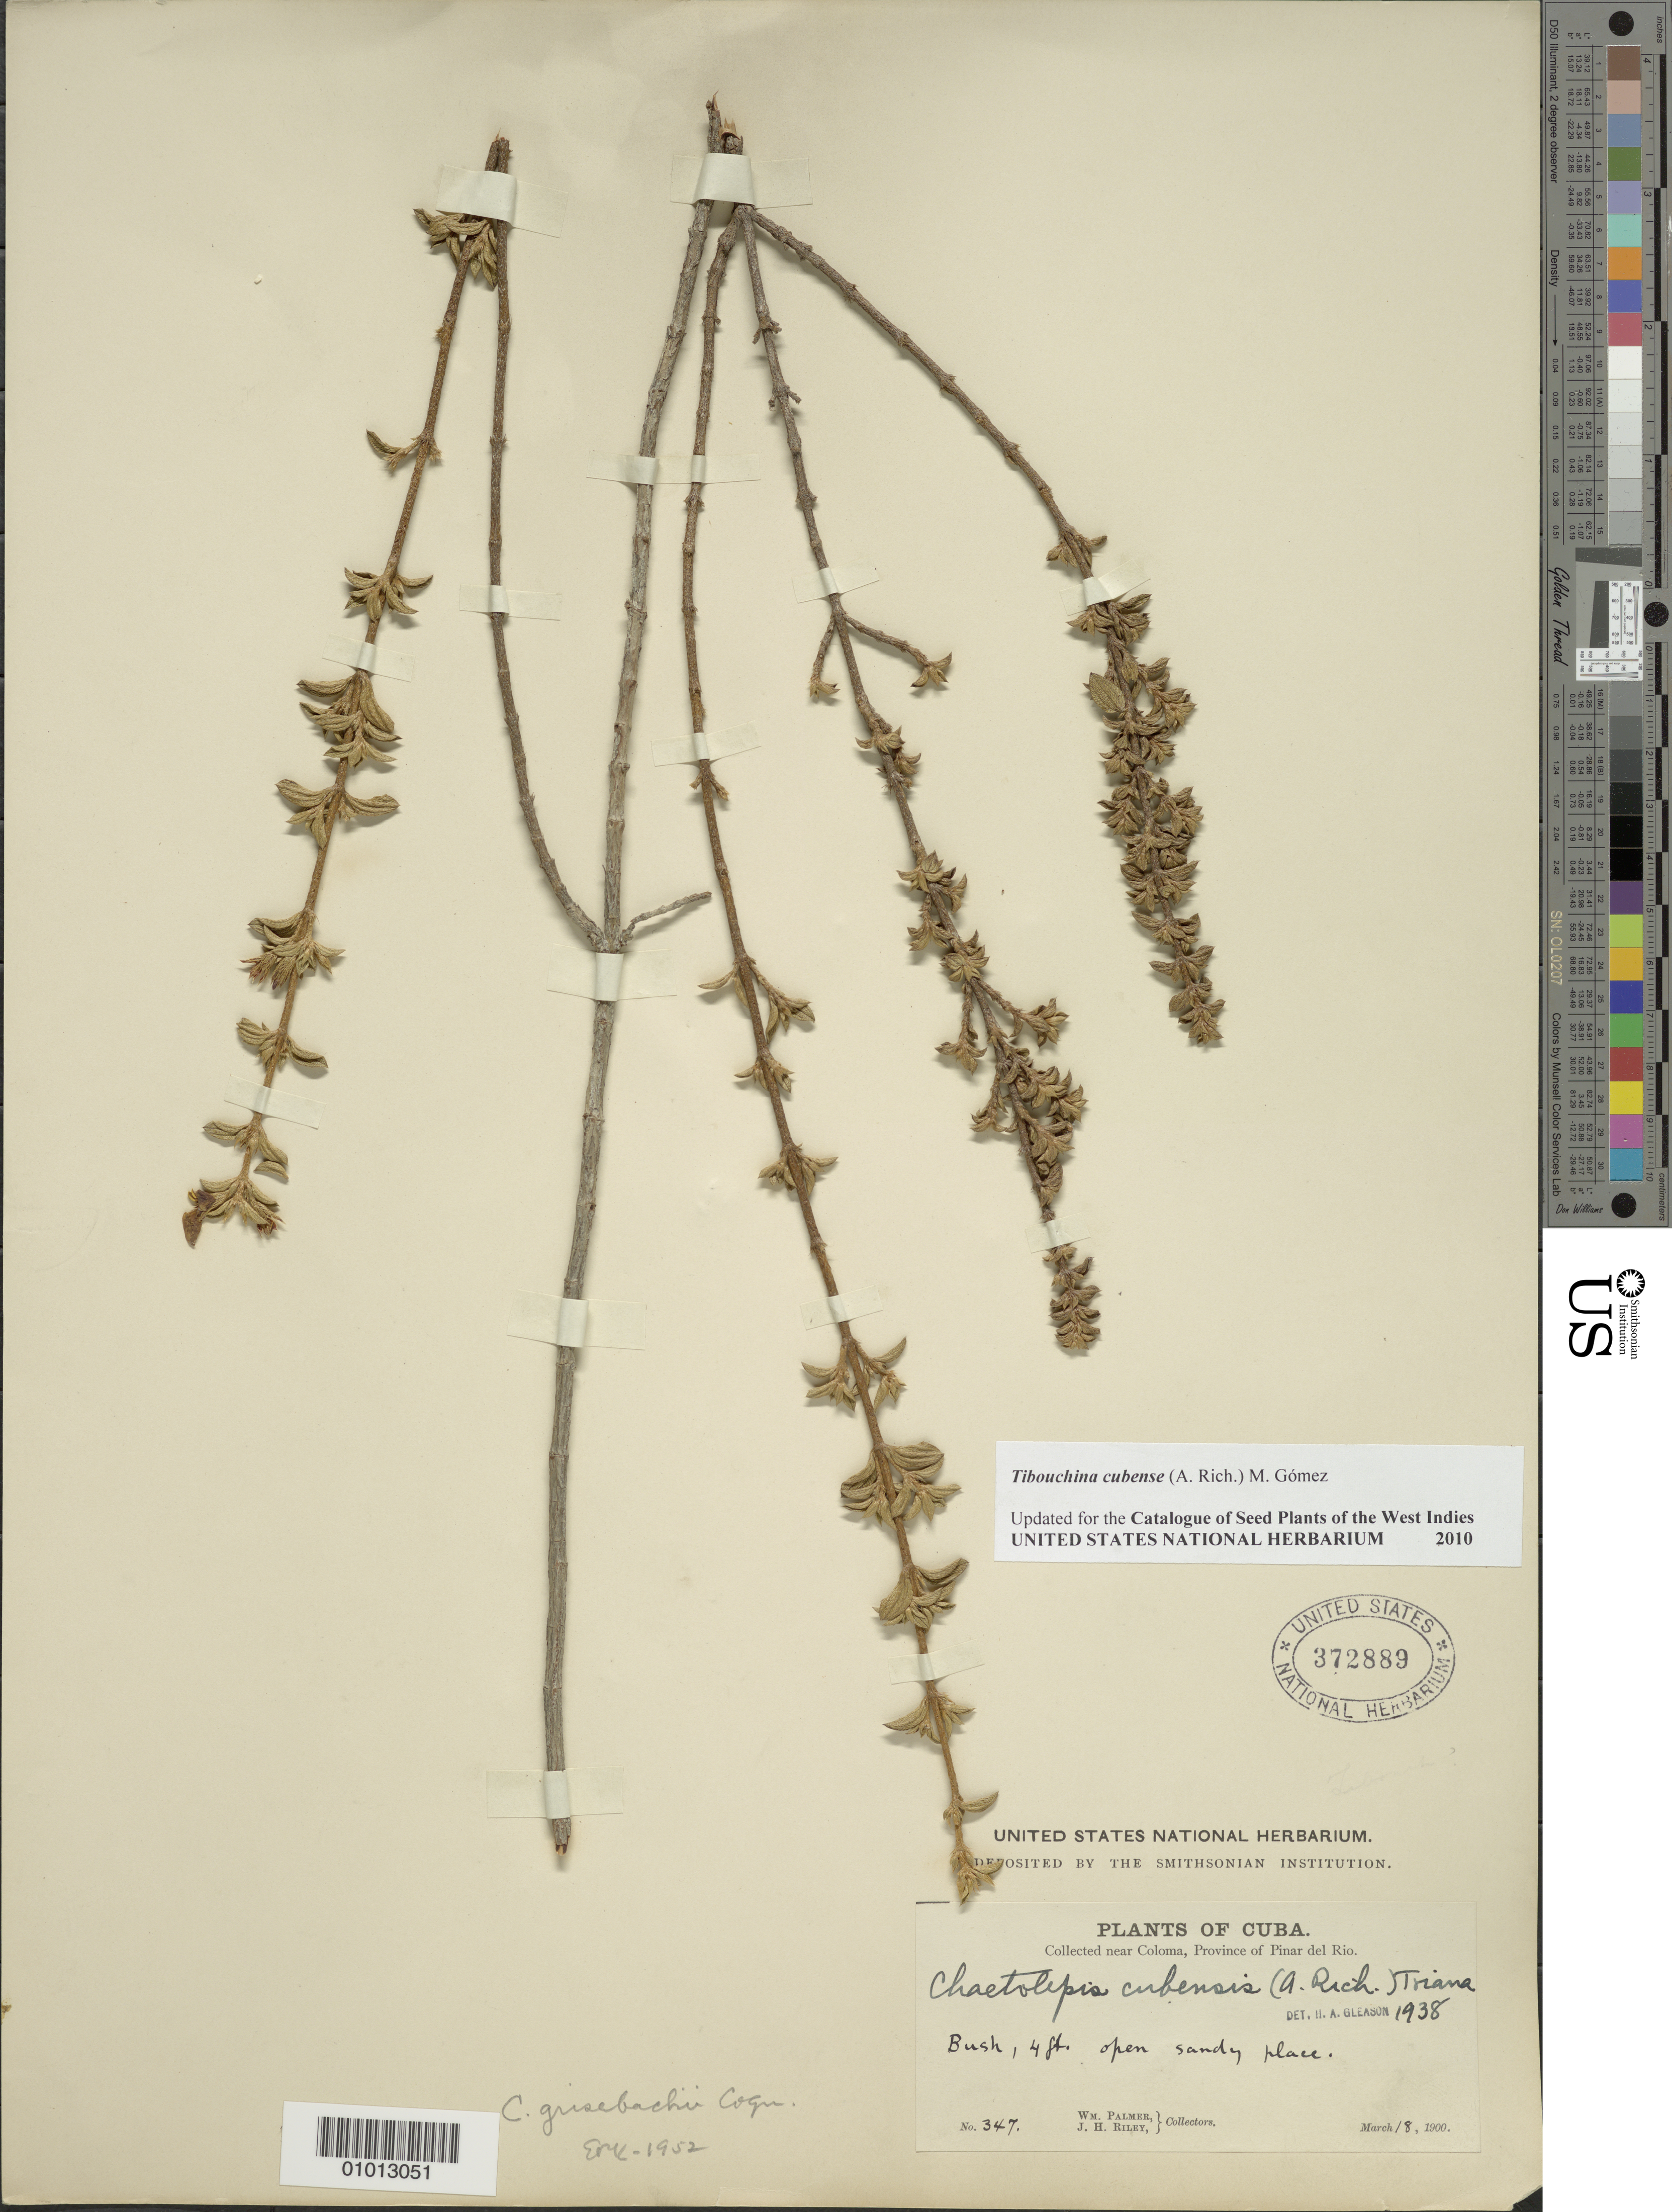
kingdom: Plantae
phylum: Tracheophyta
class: Magnoliopsida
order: Myrtales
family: Melastomataceae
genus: Arthrostemma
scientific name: Arthrostemma cubense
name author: A. Rich.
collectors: W. Palmer & J. H. Riley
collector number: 347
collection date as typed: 18 Mar 1900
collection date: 1900-03-18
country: Cuba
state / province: Pinar del Rio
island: Cuba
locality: Near Coloma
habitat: Open sandy place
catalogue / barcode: US 372889